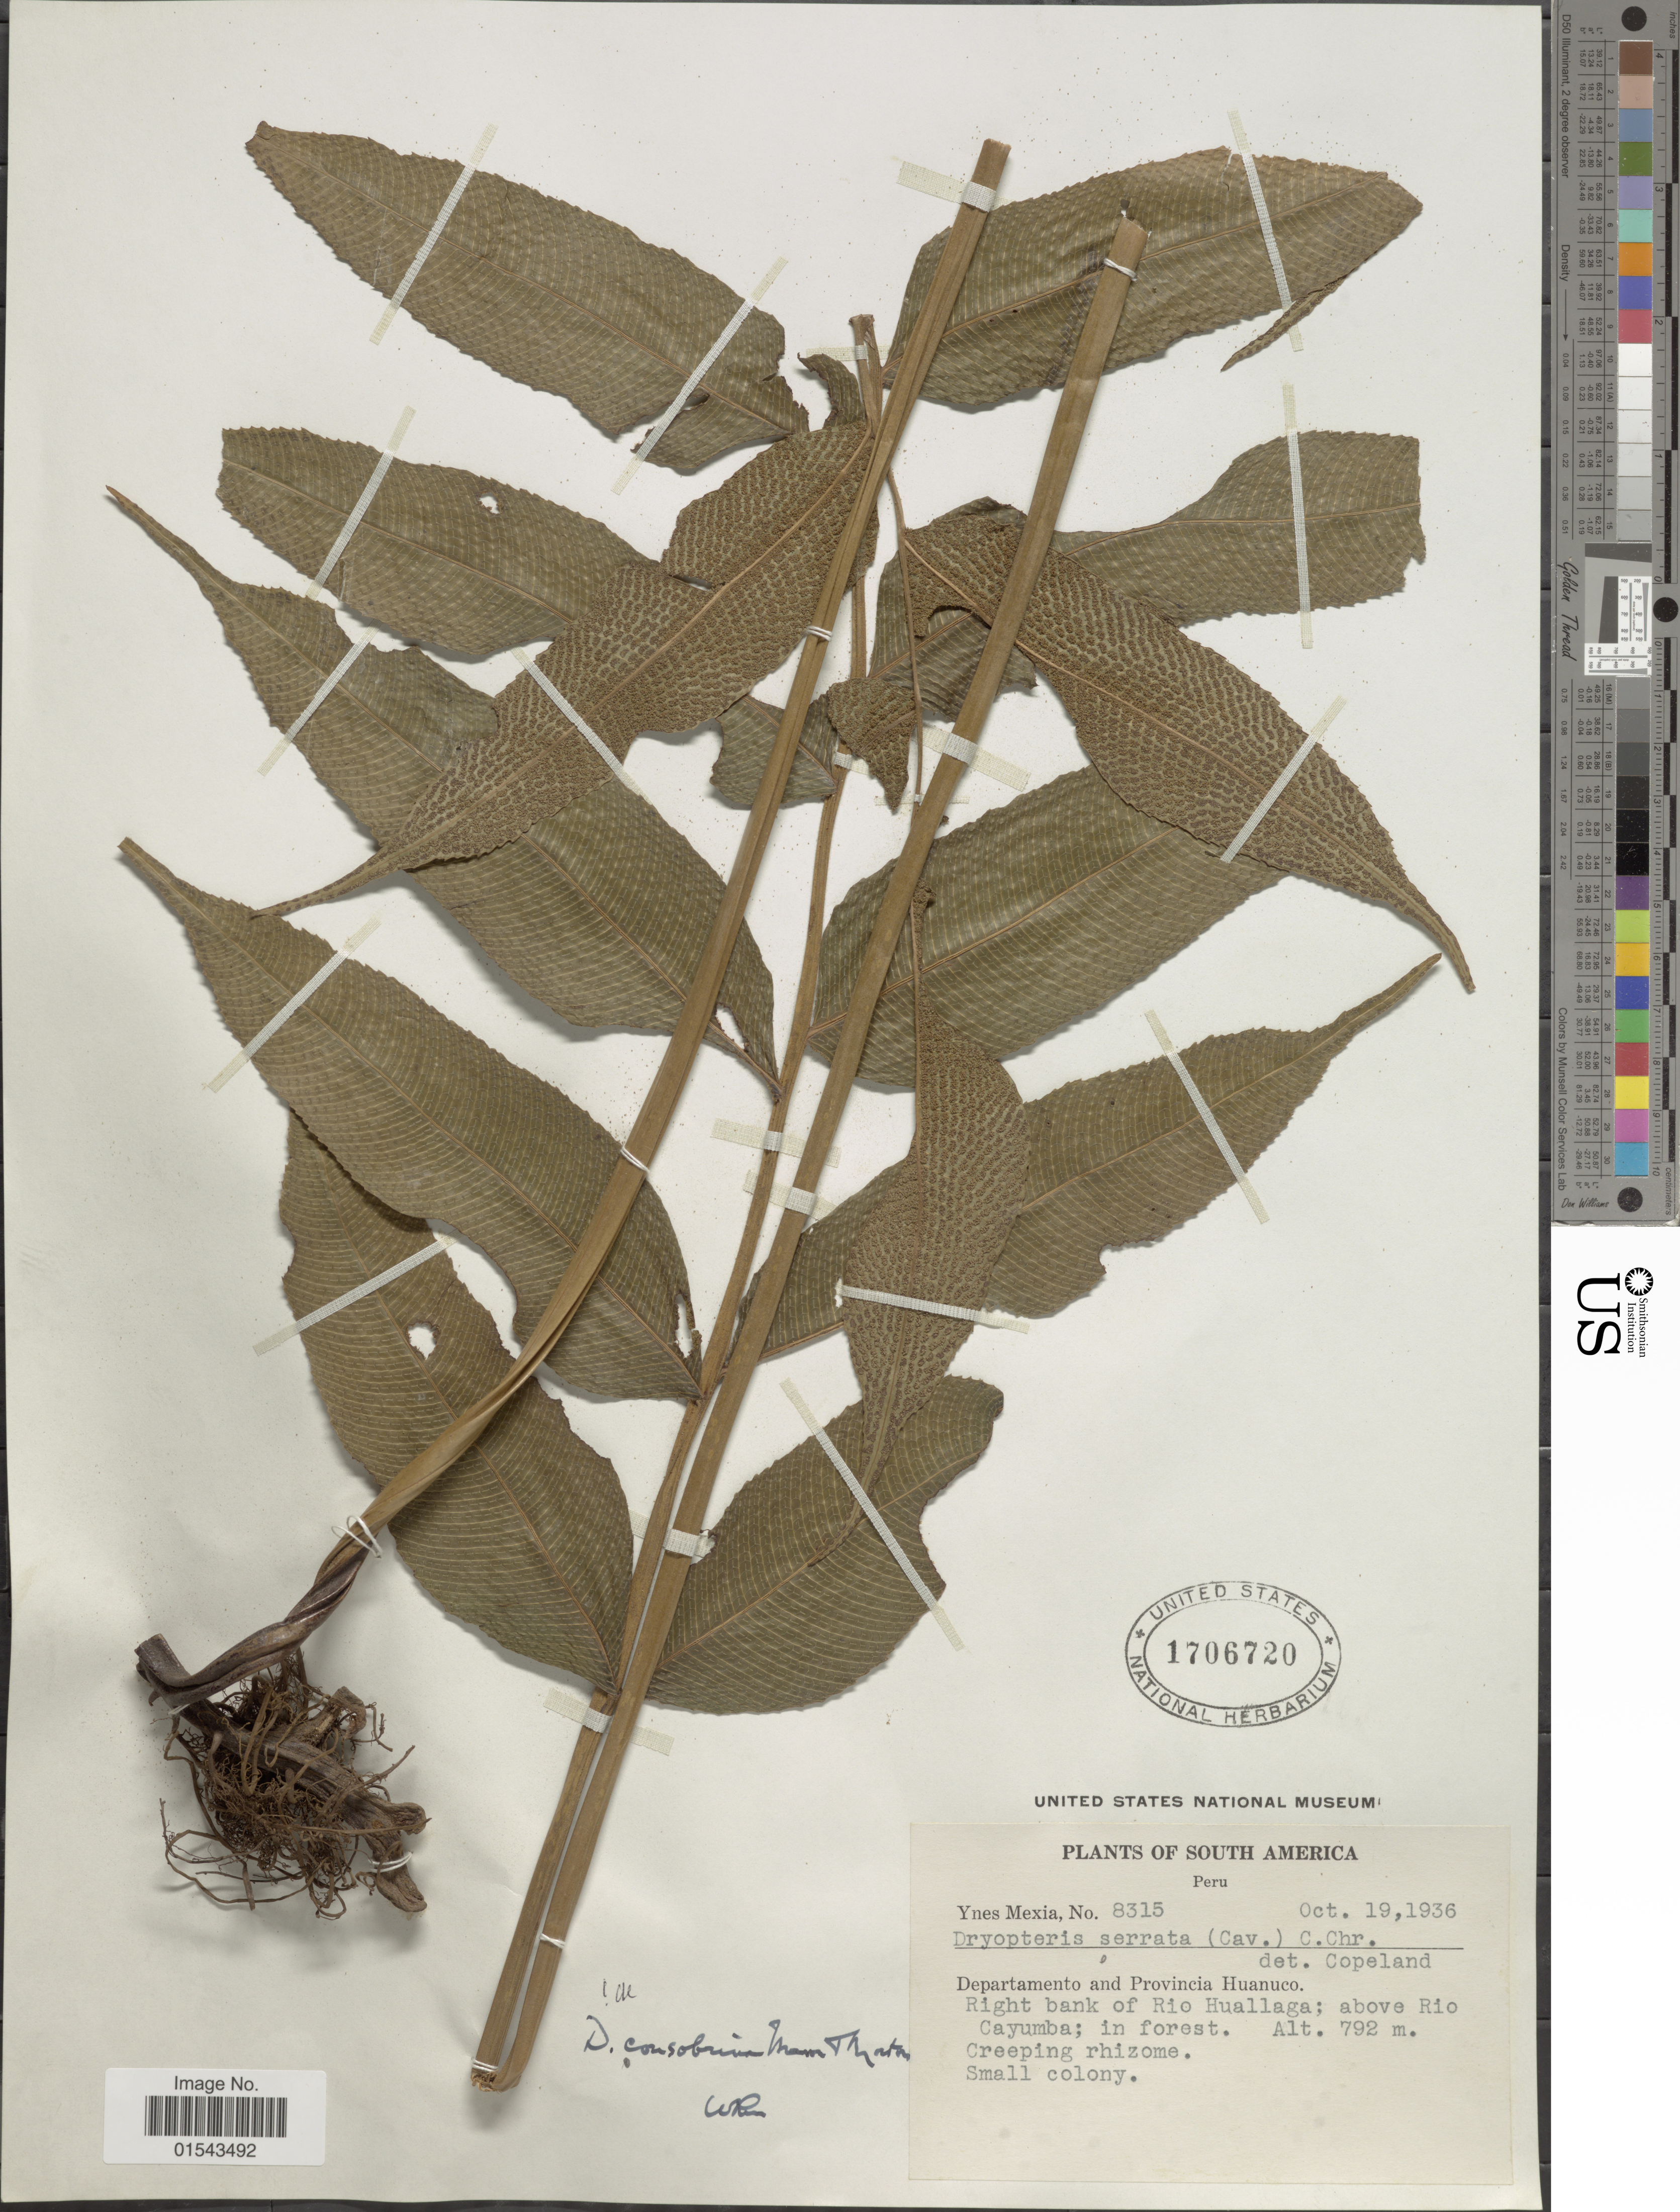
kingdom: Plantae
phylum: Tracheophyta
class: Polypodiopsida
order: Polypodiales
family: Thelypteridaceae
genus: Meniscium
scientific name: Meniscium consobrinum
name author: (Maxon & C.V. Morton) Pic. Serm.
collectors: Y. Mexia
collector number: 8315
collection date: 1936-10-19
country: Peru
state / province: Huánuco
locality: Province of Huanuco. Right bank of Rio Huallaga; above Rio Cayumba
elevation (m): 792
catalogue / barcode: US 1706720